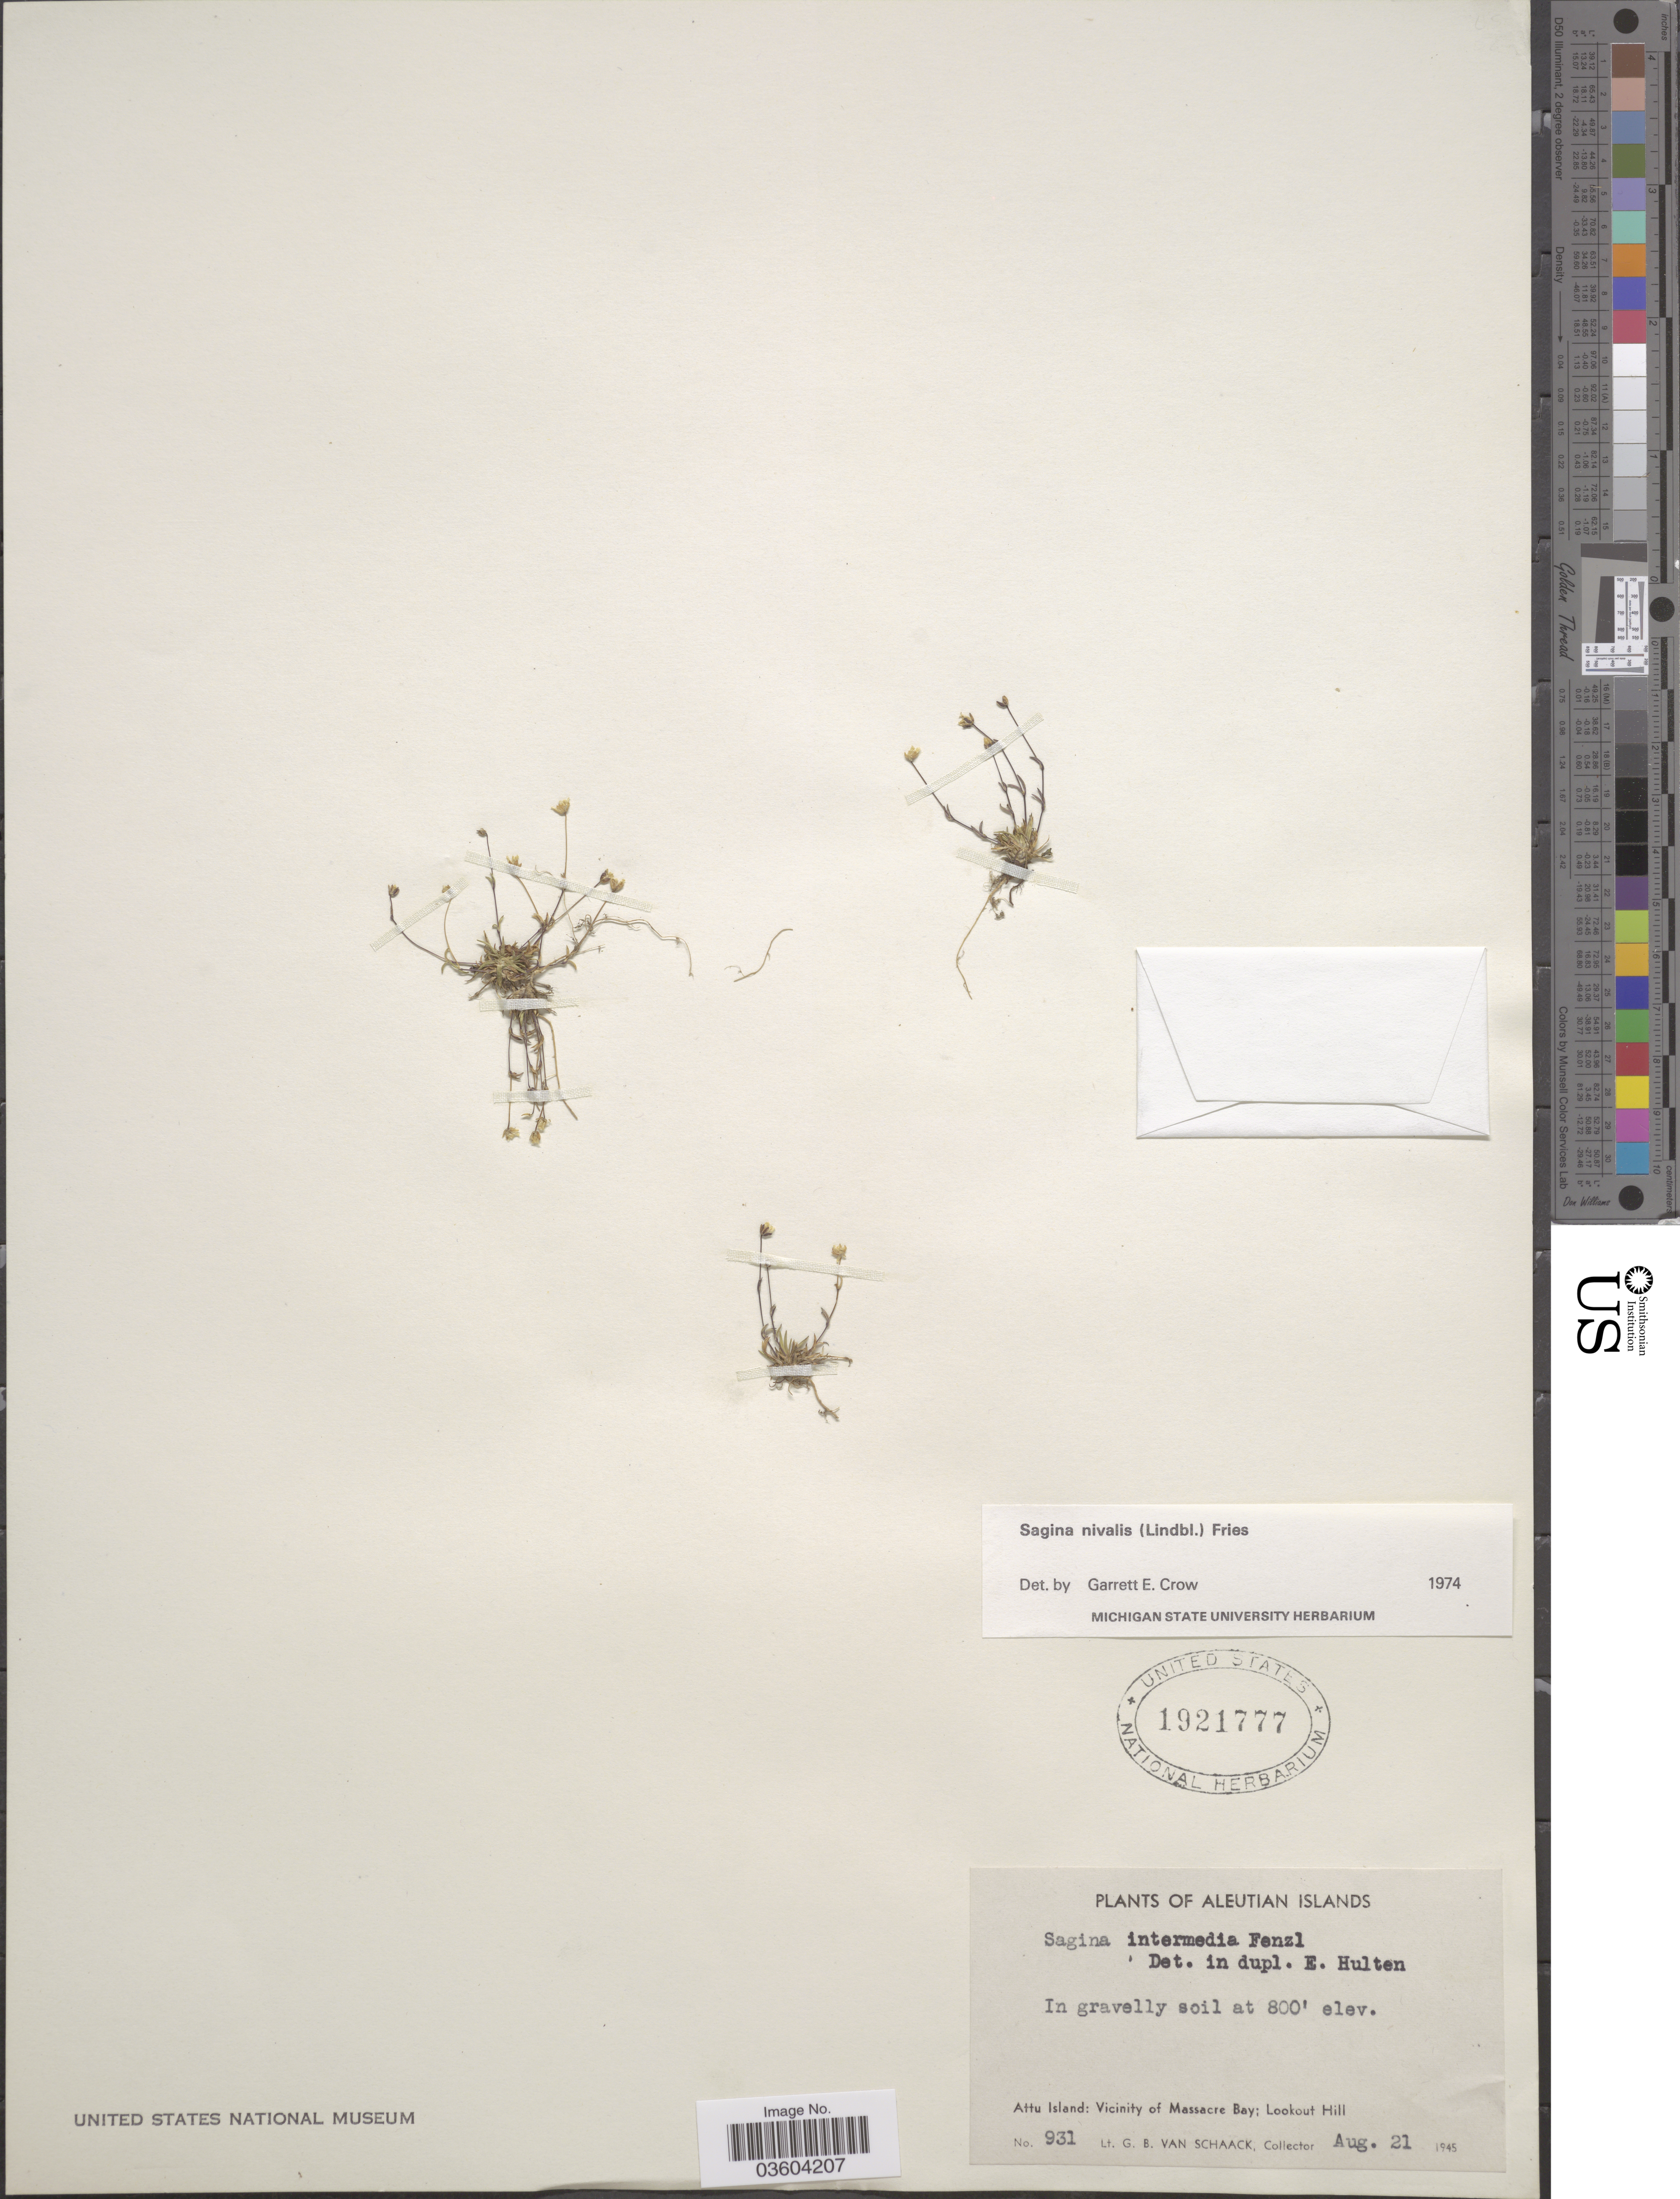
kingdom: Plantae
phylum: Tracheophyta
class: Magnoliopsida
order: Caryophyllales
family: Caryophyllaceae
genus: Sagina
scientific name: Sagina nivalis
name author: (Lindblom) Fr.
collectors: G. Van Schaack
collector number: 931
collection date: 1945-08-21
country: United States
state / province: Alaska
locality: Aleutian Islands. Attu Island: Vicinity of Massacre Bay; Lookout Hill.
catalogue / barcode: US 1921777